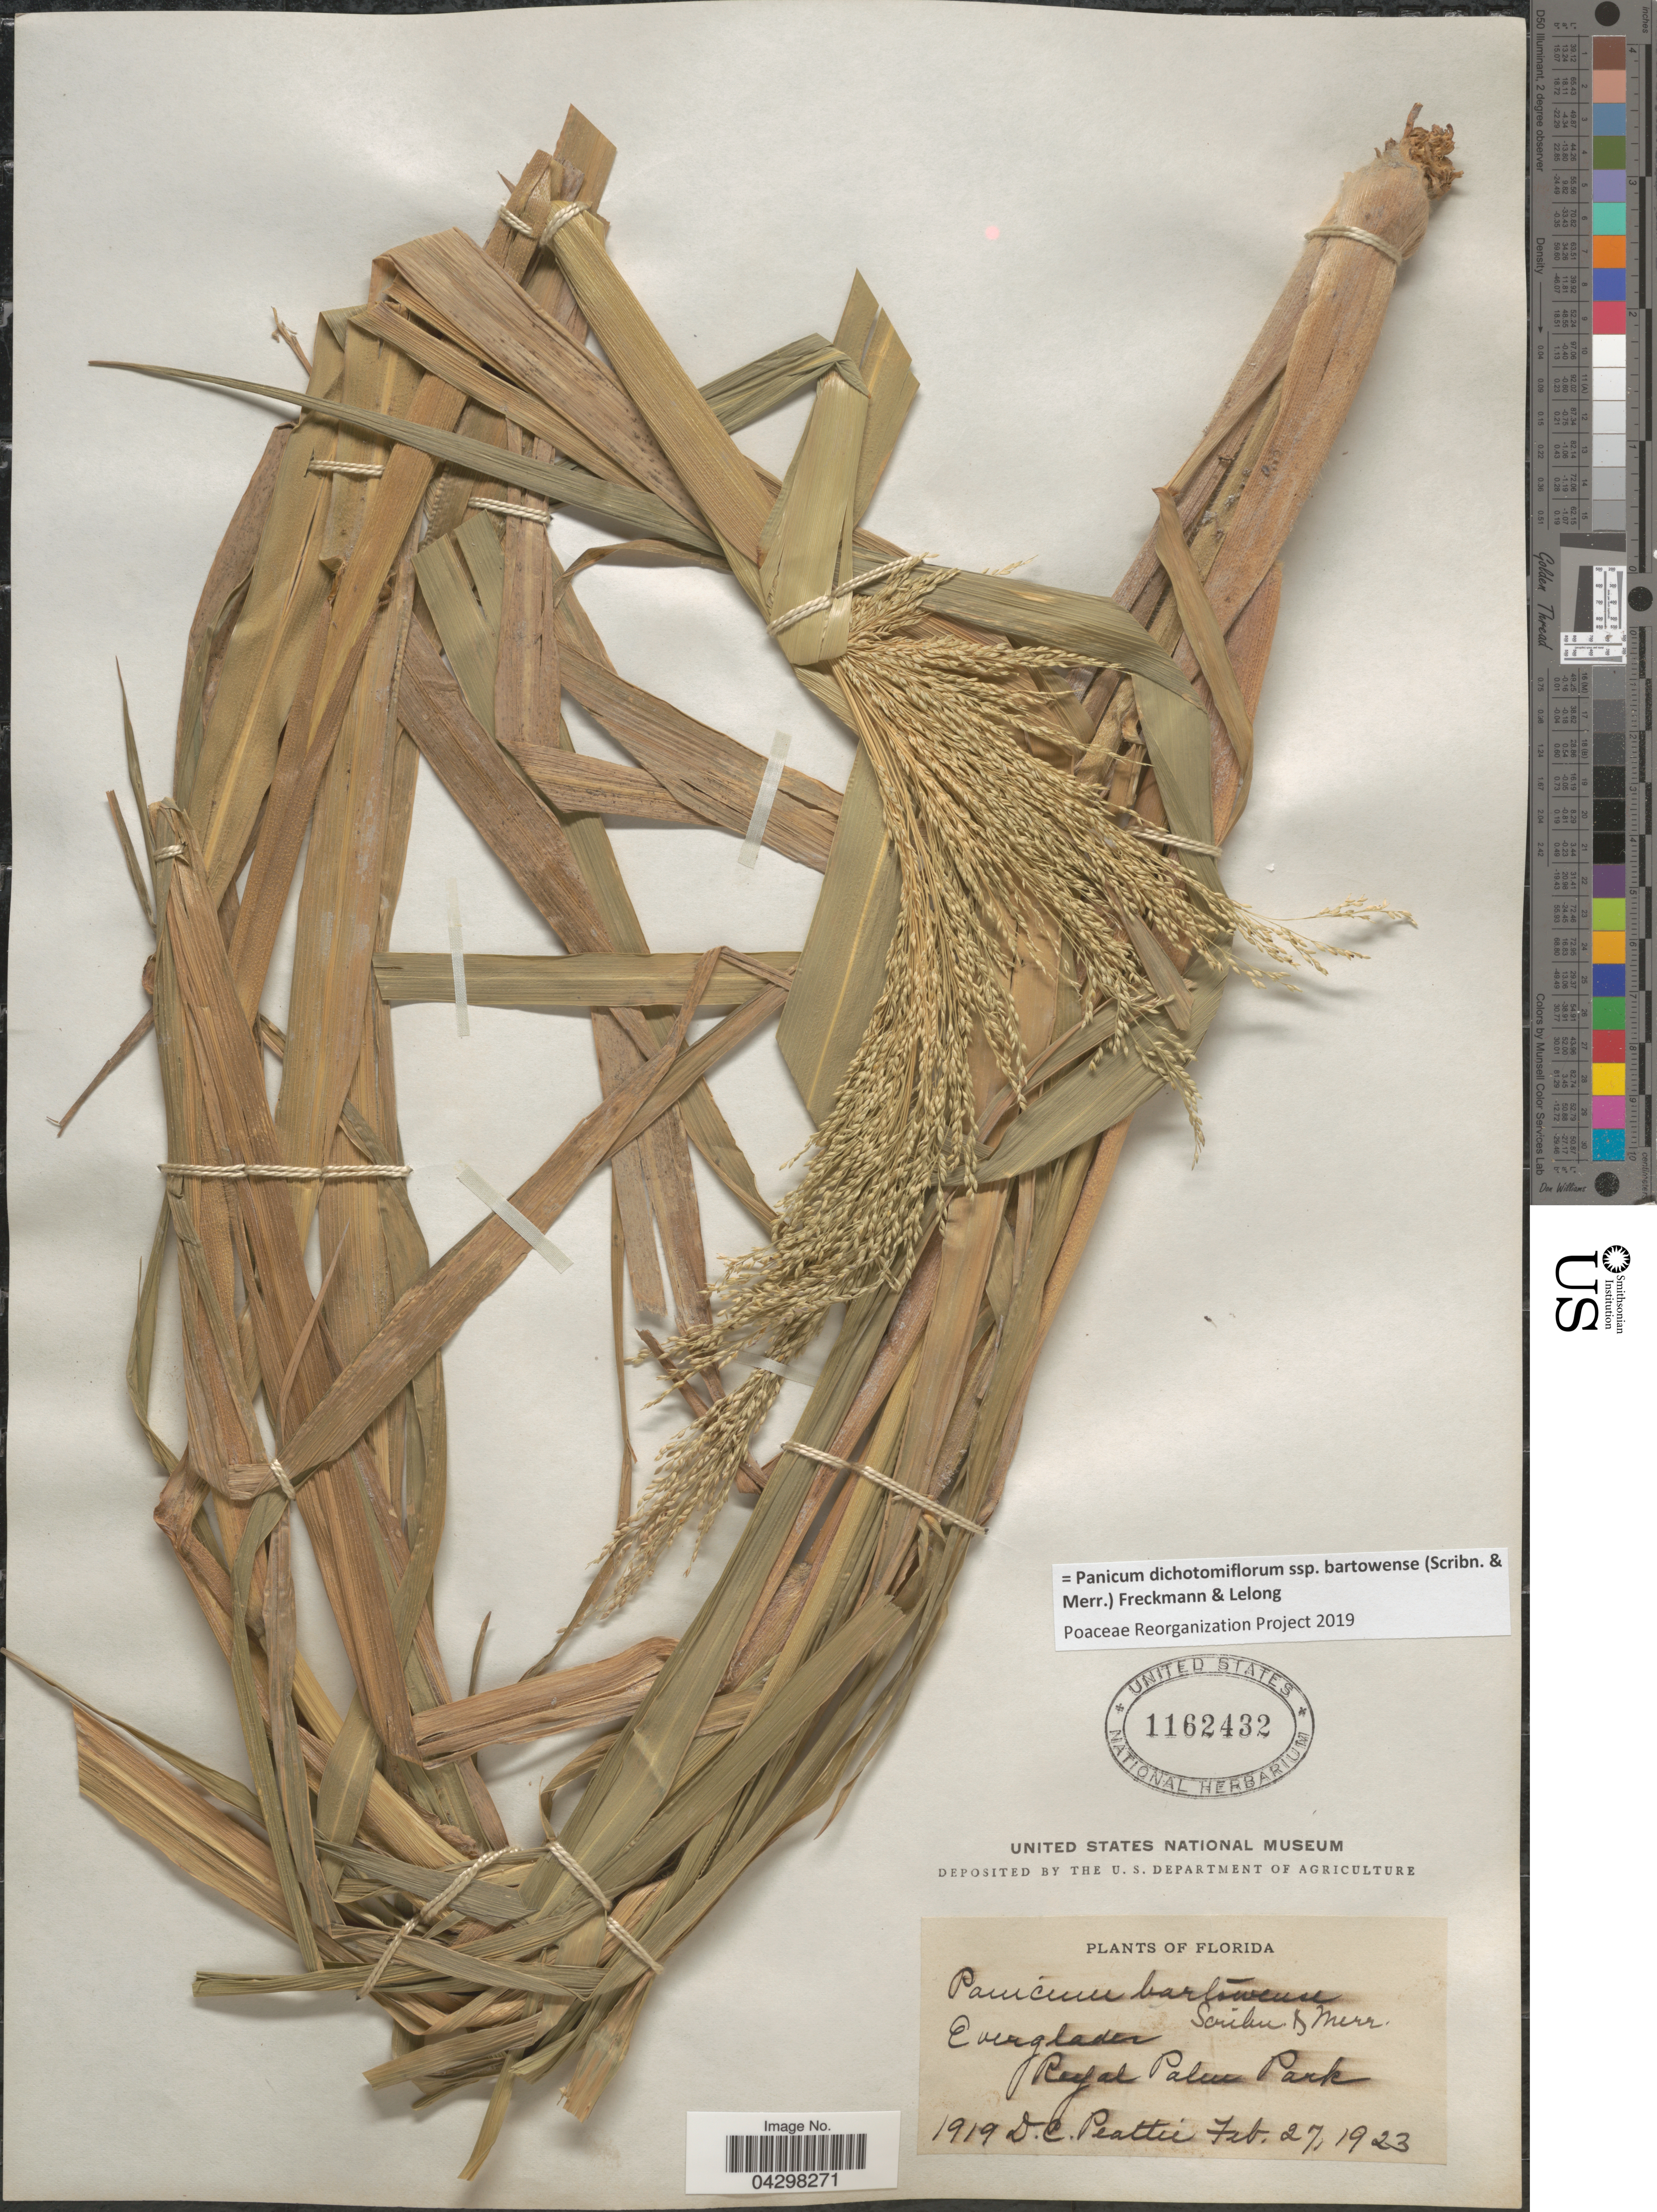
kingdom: Plantae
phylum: Tracheophyta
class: Liliopsida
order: Poales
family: Poaceae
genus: Panicum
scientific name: Panicum dichotomiflorum subsp. bartowense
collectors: D. Peattie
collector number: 1919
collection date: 1923-02-27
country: United States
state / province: Florida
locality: Everglades. Royal Palm Park.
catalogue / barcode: US 1162432